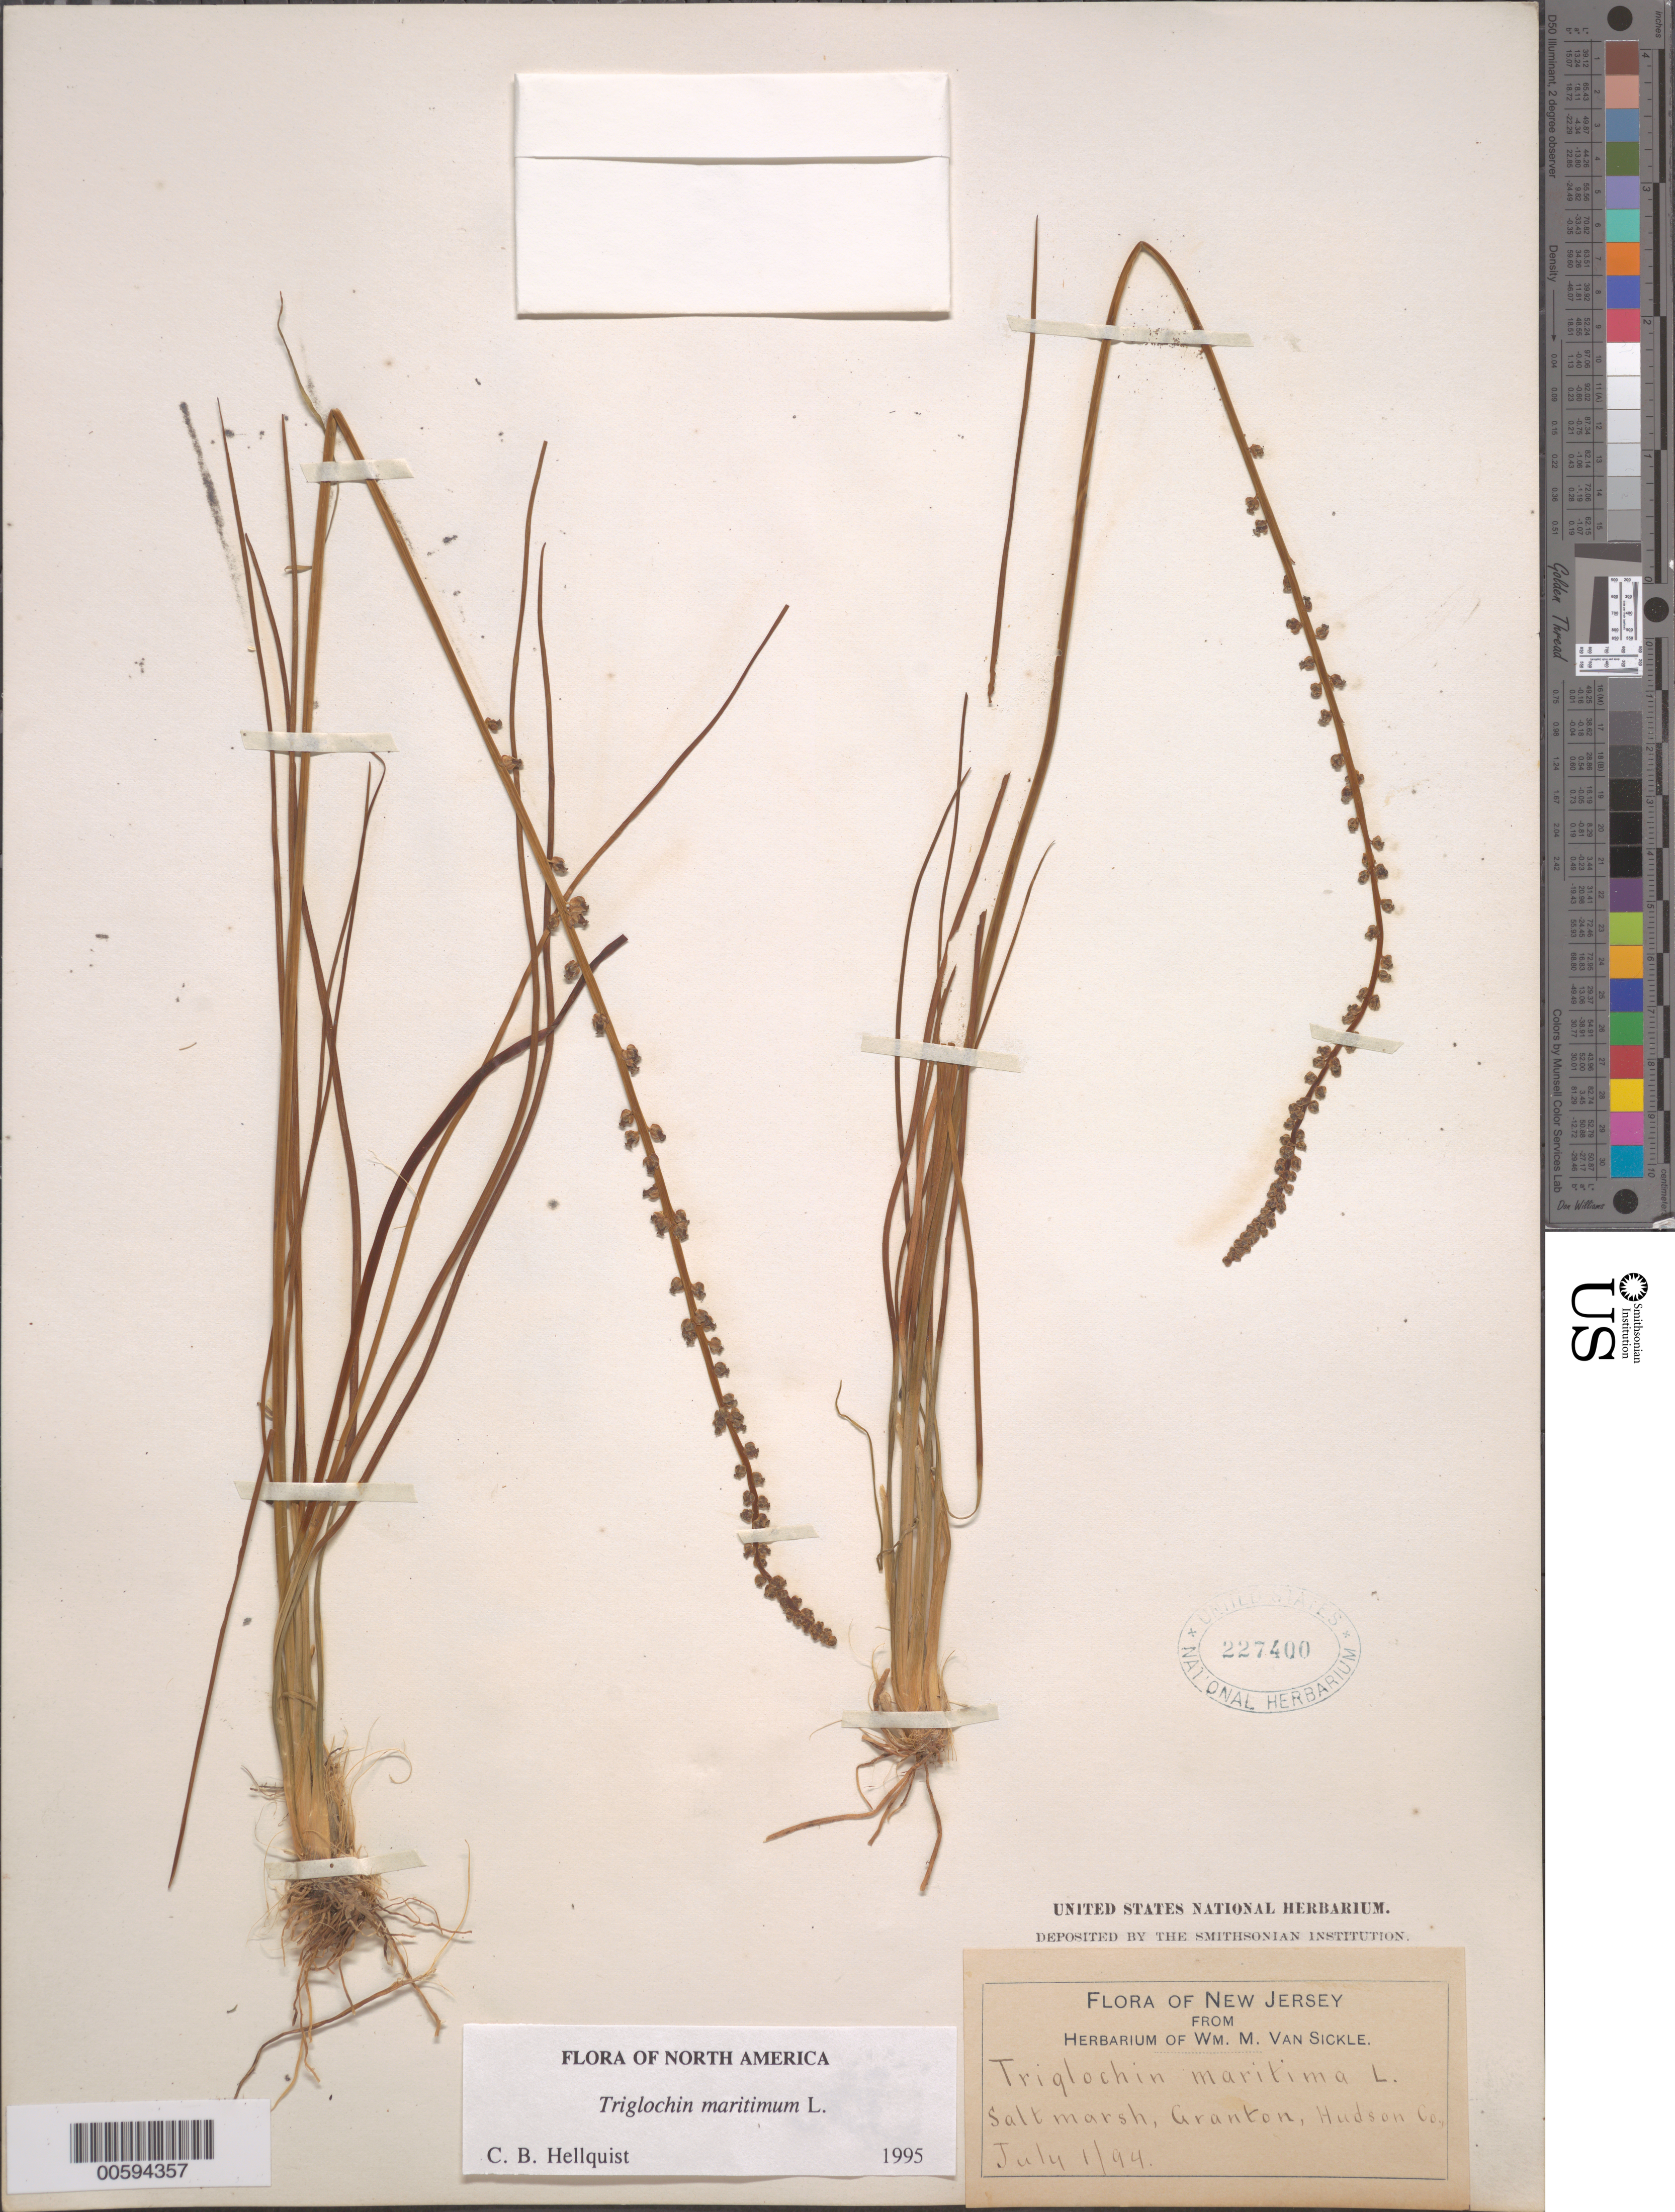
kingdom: Plantae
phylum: Tracheophyta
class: Liliopsida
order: Alismatales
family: Juncaginaceae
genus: Triglochin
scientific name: Triglochin maritima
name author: L.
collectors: W. M. Van Sickle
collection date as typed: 01 Jul 1894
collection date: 1894-07-01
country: United States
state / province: New Jersey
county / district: Hudson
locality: Granton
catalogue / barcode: US 227400